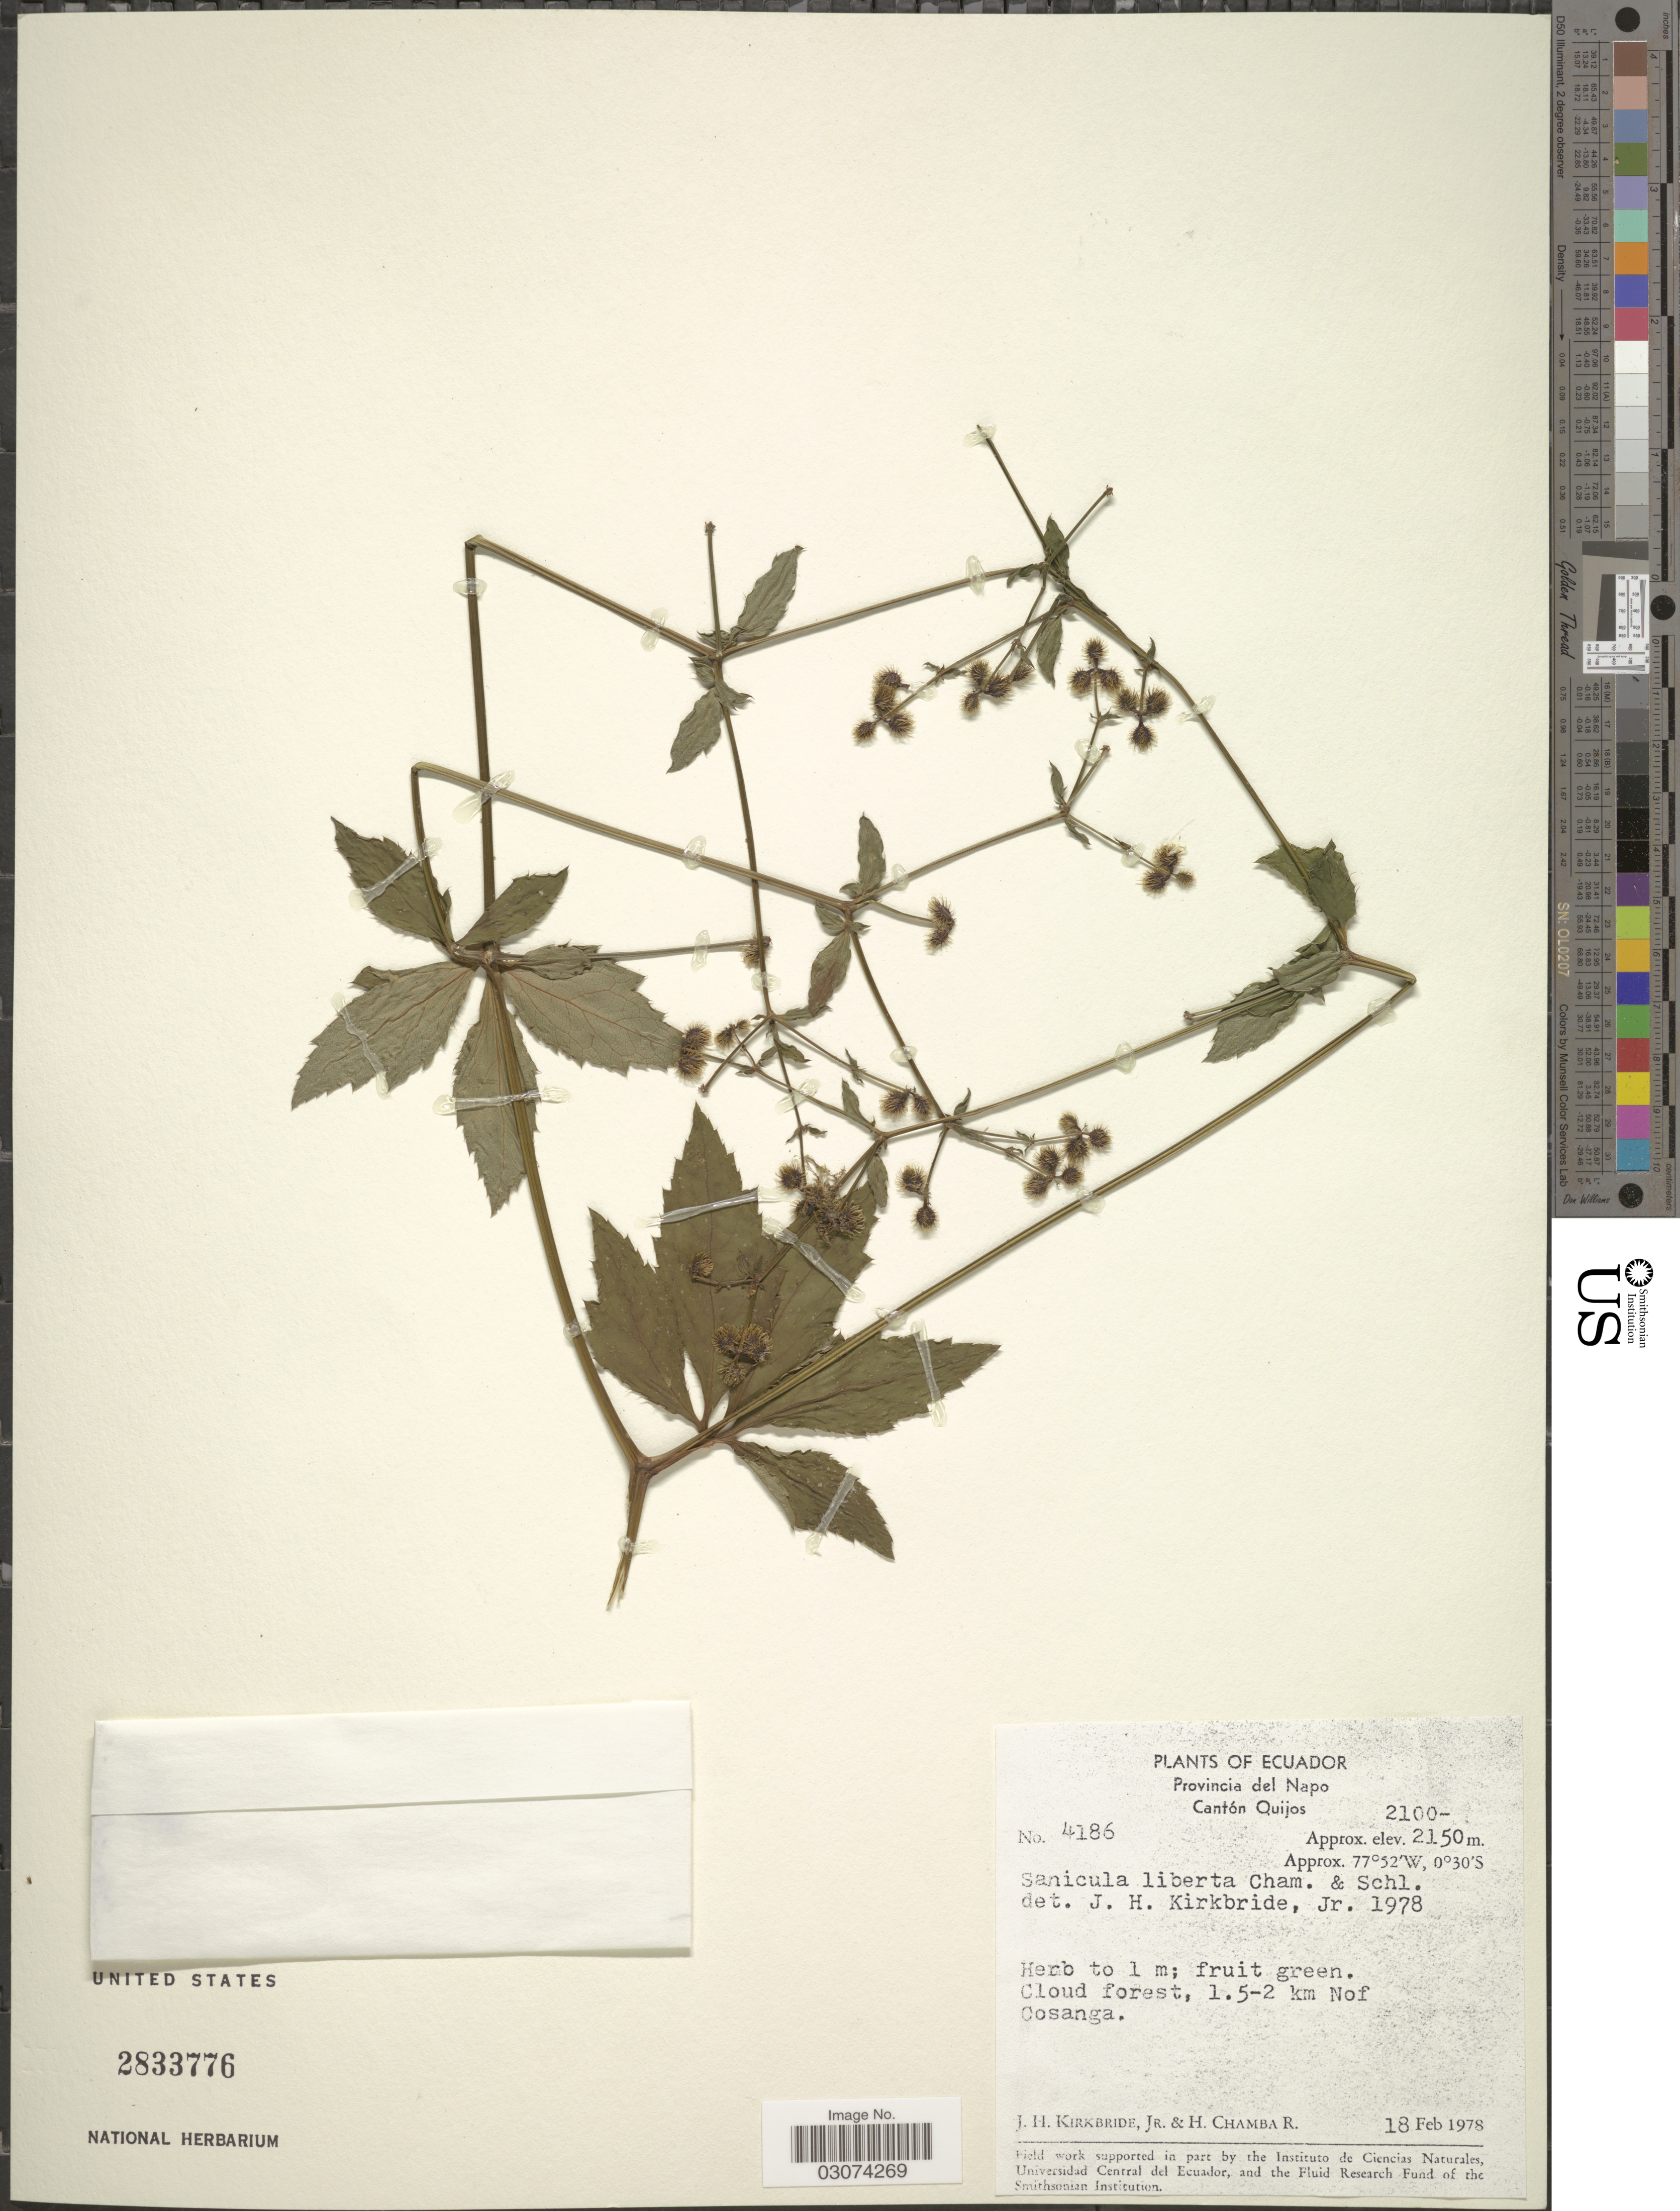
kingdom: Plantae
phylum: Tracheophyta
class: Magnoliopsida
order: Apiales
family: Apiaceae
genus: Sanicula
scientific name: Sanicula liberta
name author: Cham. & Schltdl.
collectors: J. H. Kirkbride & H. Chamba R.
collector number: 4186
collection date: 1978-02-18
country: Ecuador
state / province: Napo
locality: Cantón Quijos. Cloud forest, 1.5-2 km N of Cosanga.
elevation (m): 2100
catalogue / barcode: US 2833776